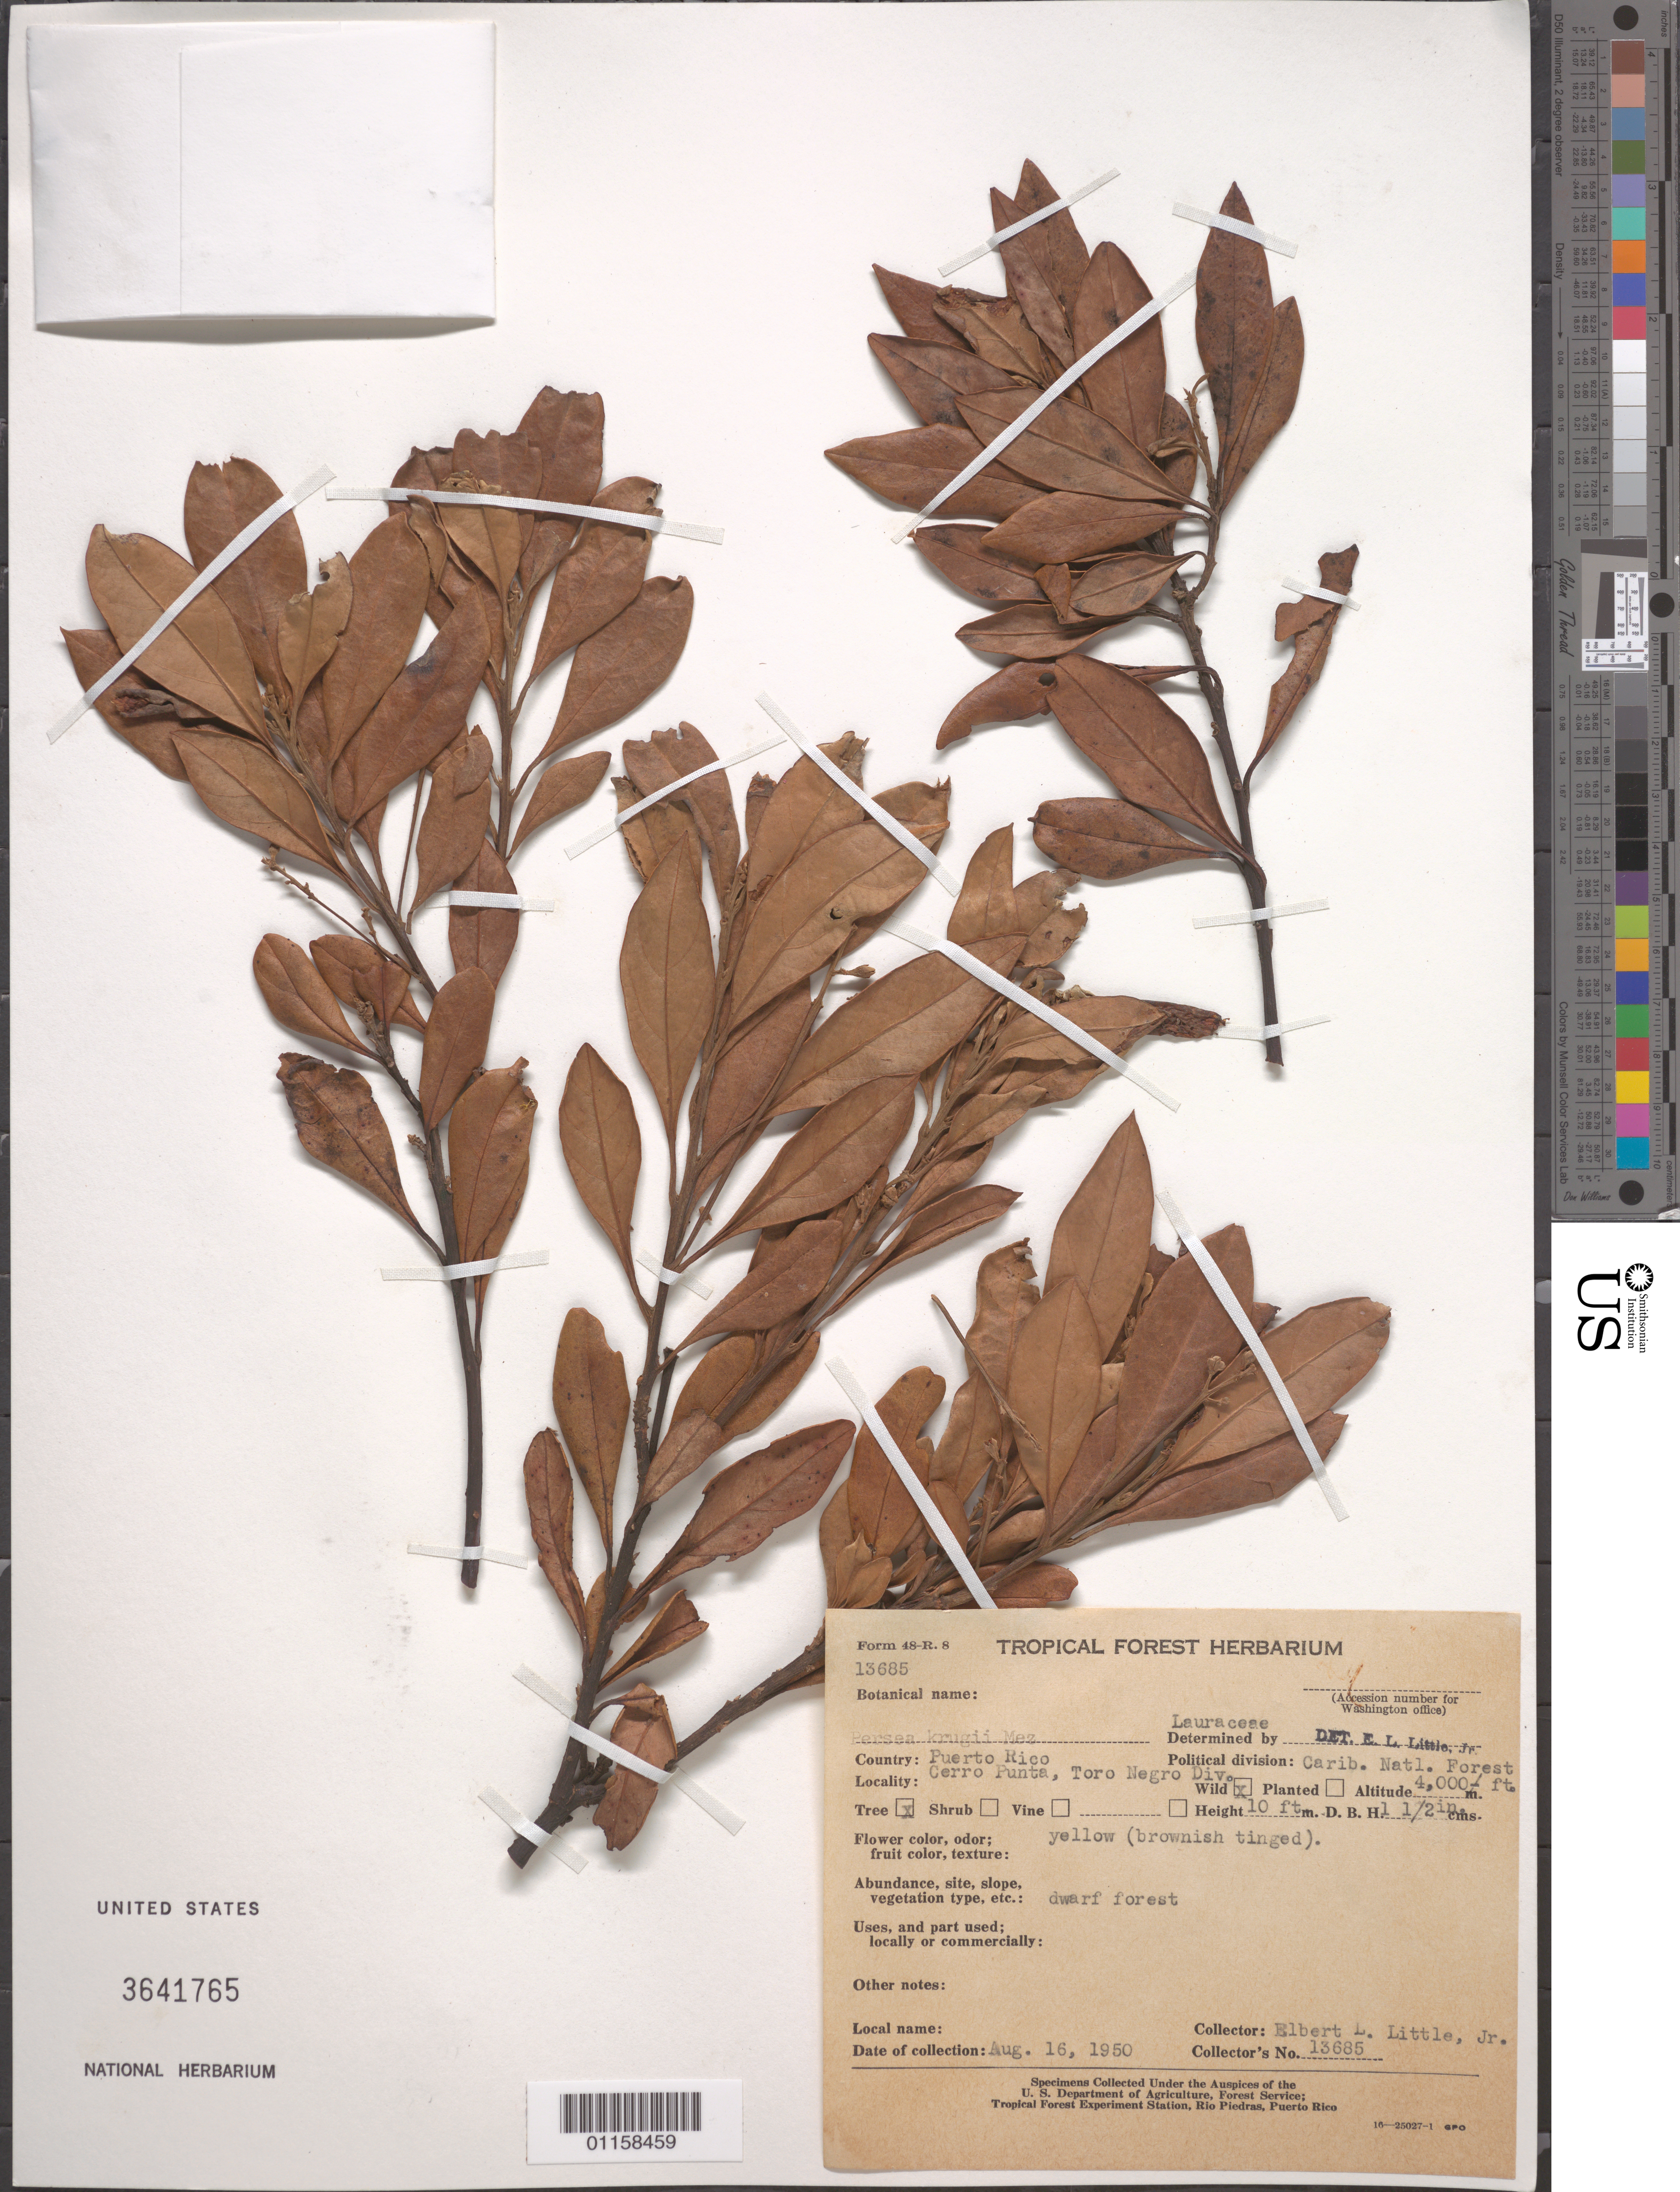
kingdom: Plantae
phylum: Tracheophyta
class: Magnoliopsida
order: Laurales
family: Lauraceae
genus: Persea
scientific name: Persea krugii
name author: Mez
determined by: Little, Elbert L., Jr., (FSSR), United States Department of Agriculture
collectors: E. L. Little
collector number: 13685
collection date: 1950-08-16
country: Puerto Rico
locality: Carib. Natl. Forest, Cerro Punta, Toro Negro Division.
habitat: Dwarf forest.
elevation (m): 1219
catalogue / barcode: US 3641765